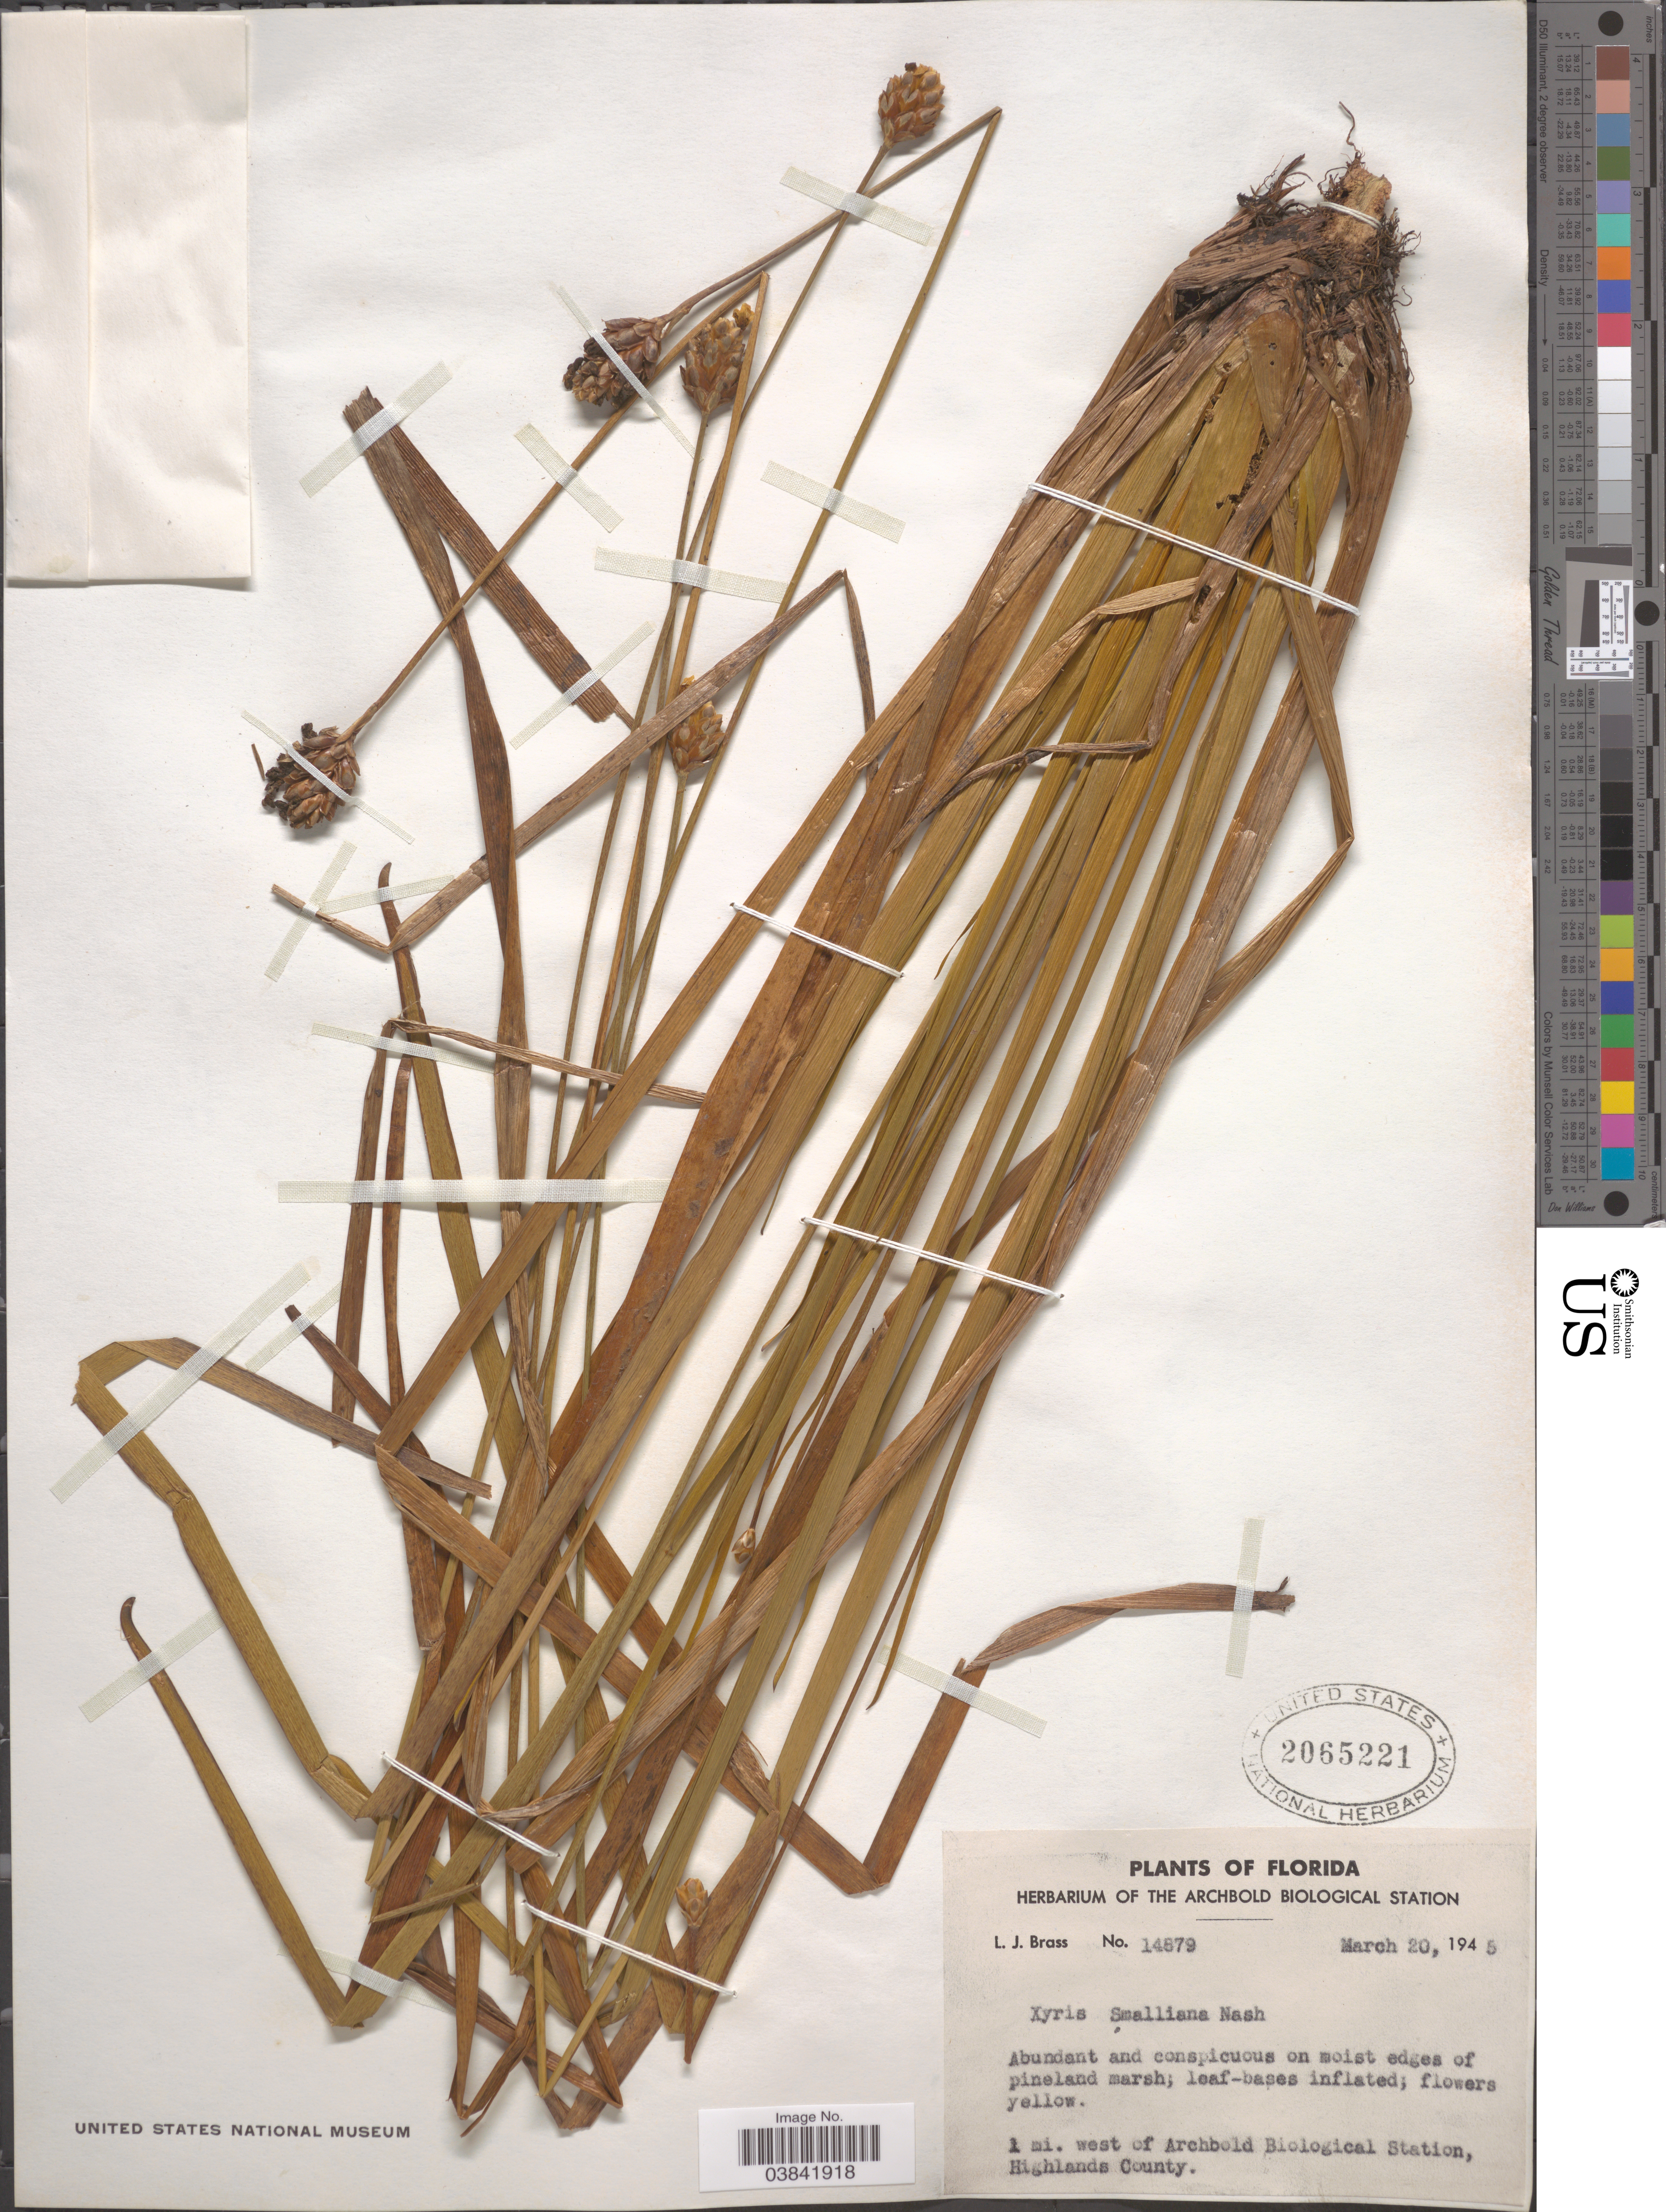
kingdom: Plantae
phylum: Tracheophyta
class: Liliopsida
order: Poales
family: Xyridaceae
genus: Xyris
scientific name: Xyris smalliana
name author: Nash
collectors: L. J. Brass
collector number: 14879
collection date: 1945-03-20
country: United States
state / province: Florida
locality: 1 mi. west of Archbold Biological Station, Highlands County.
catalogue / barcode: US 2065221